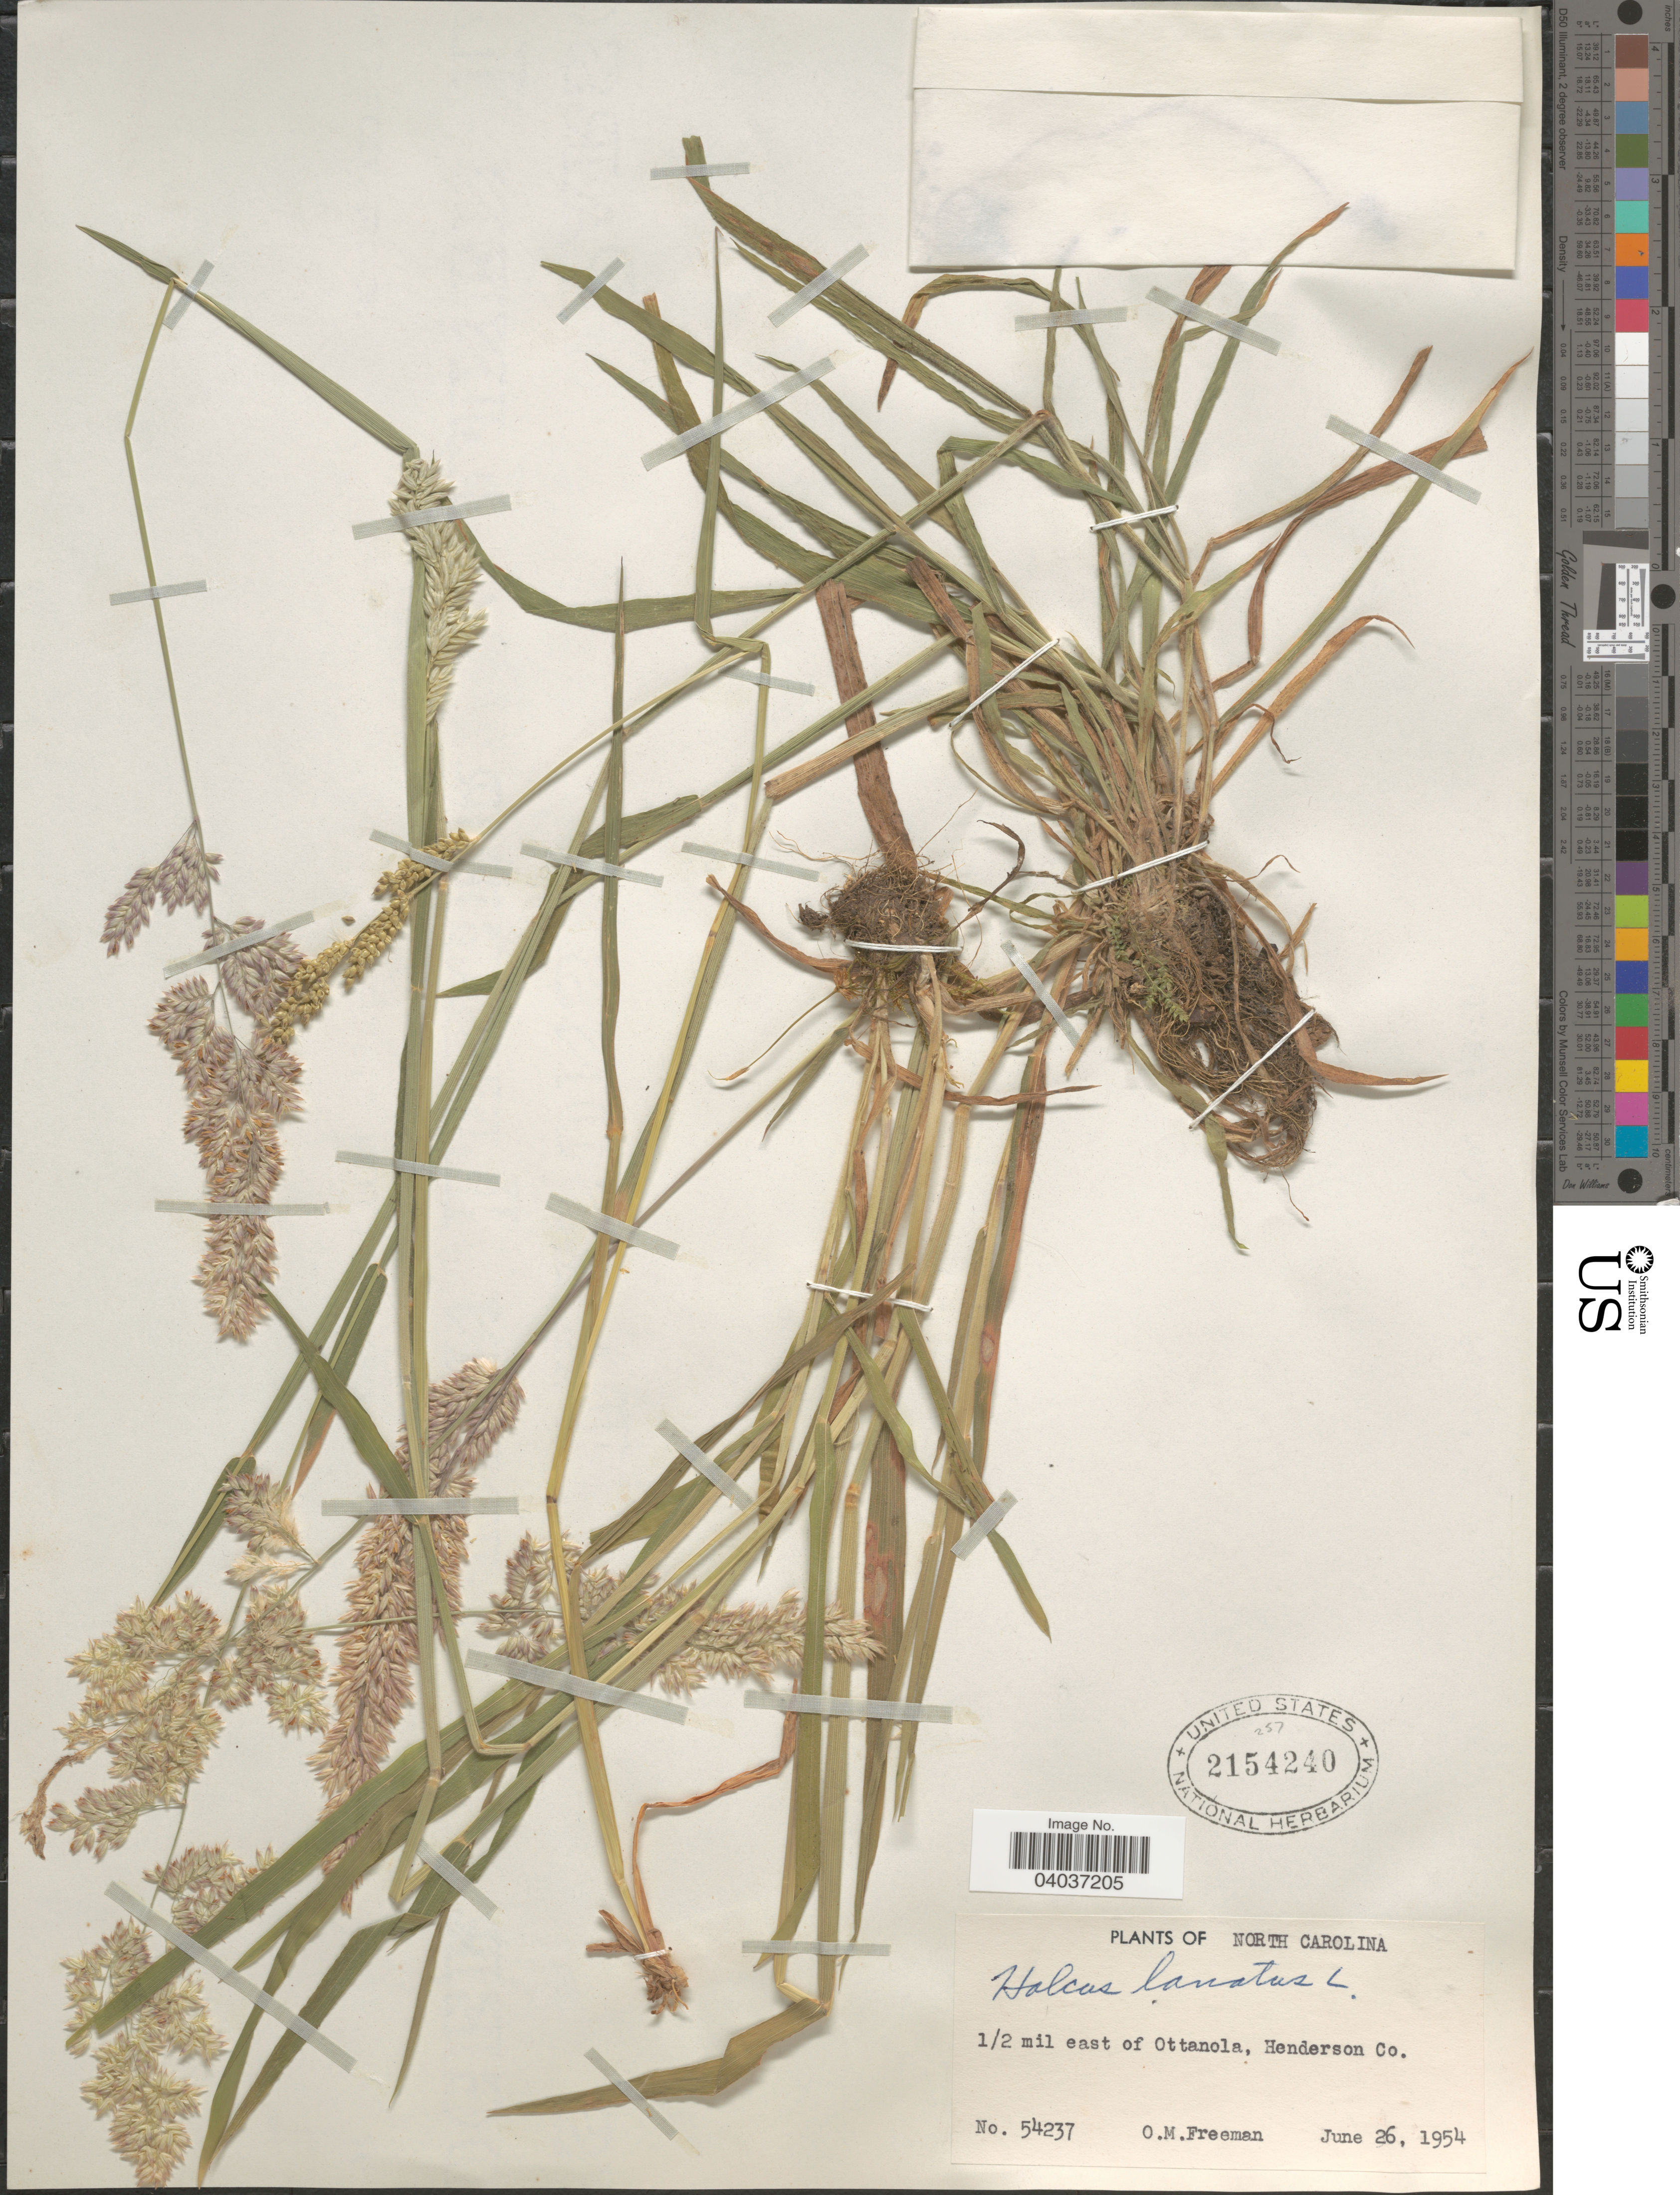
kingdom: Plantae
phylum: Tracheophyta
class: Liliopsida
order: Poales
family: Poaceae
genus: Holcus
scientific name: Holcus lanatus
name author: L.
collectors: O. Freeman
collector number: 54237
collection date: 1954-06-26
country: United States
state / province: North Carolina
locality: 1/2 mil east of Ottanola, Henderson Co.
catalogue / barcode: US 2154240